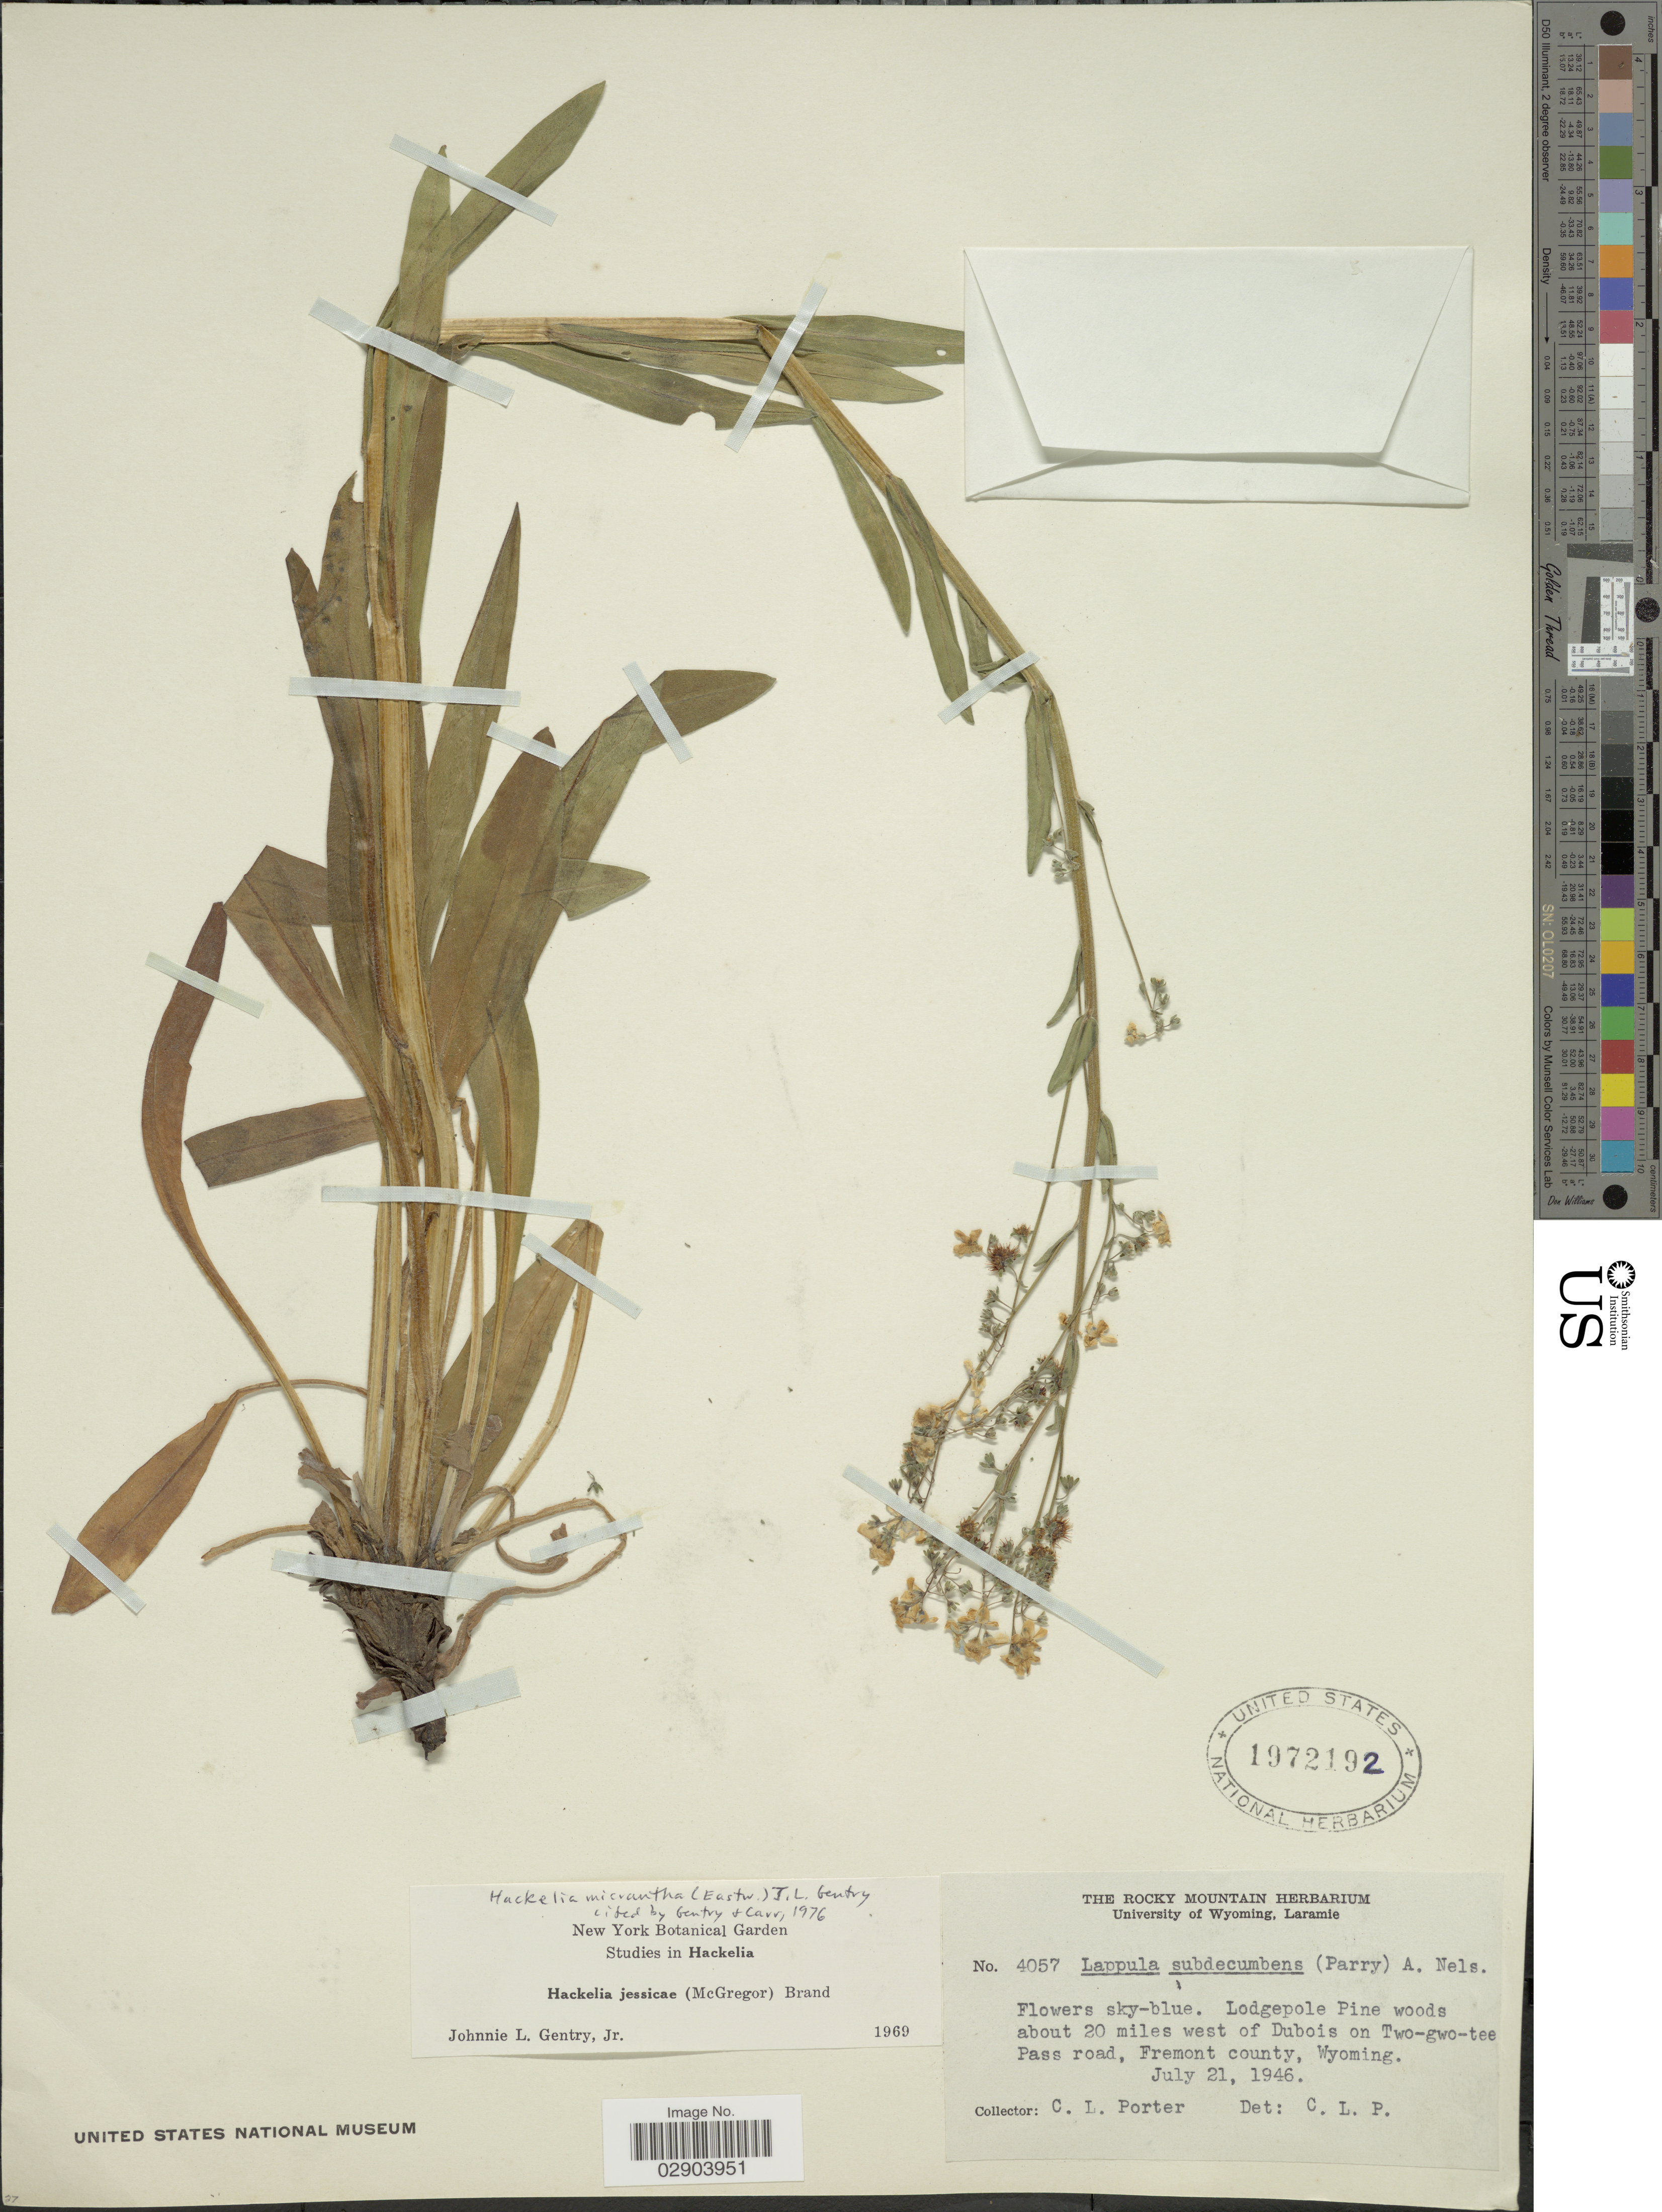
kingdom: Plantae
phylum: Tracheophyta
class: Magnoliopsida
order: Boraginales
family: Boraginaceae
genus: Hackelia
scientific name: Hackelia micrantha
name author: (Eastw.) J.L. Gentry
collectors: C. L. Porter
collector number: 4057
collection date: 1946-07-21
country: United States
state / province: Wyoming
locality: Lodgepole Pine woods about 20 miles west of Dubois on Two-gwo-tee Pass road, Fremont county, Wyoming.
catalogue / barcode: US 1972192